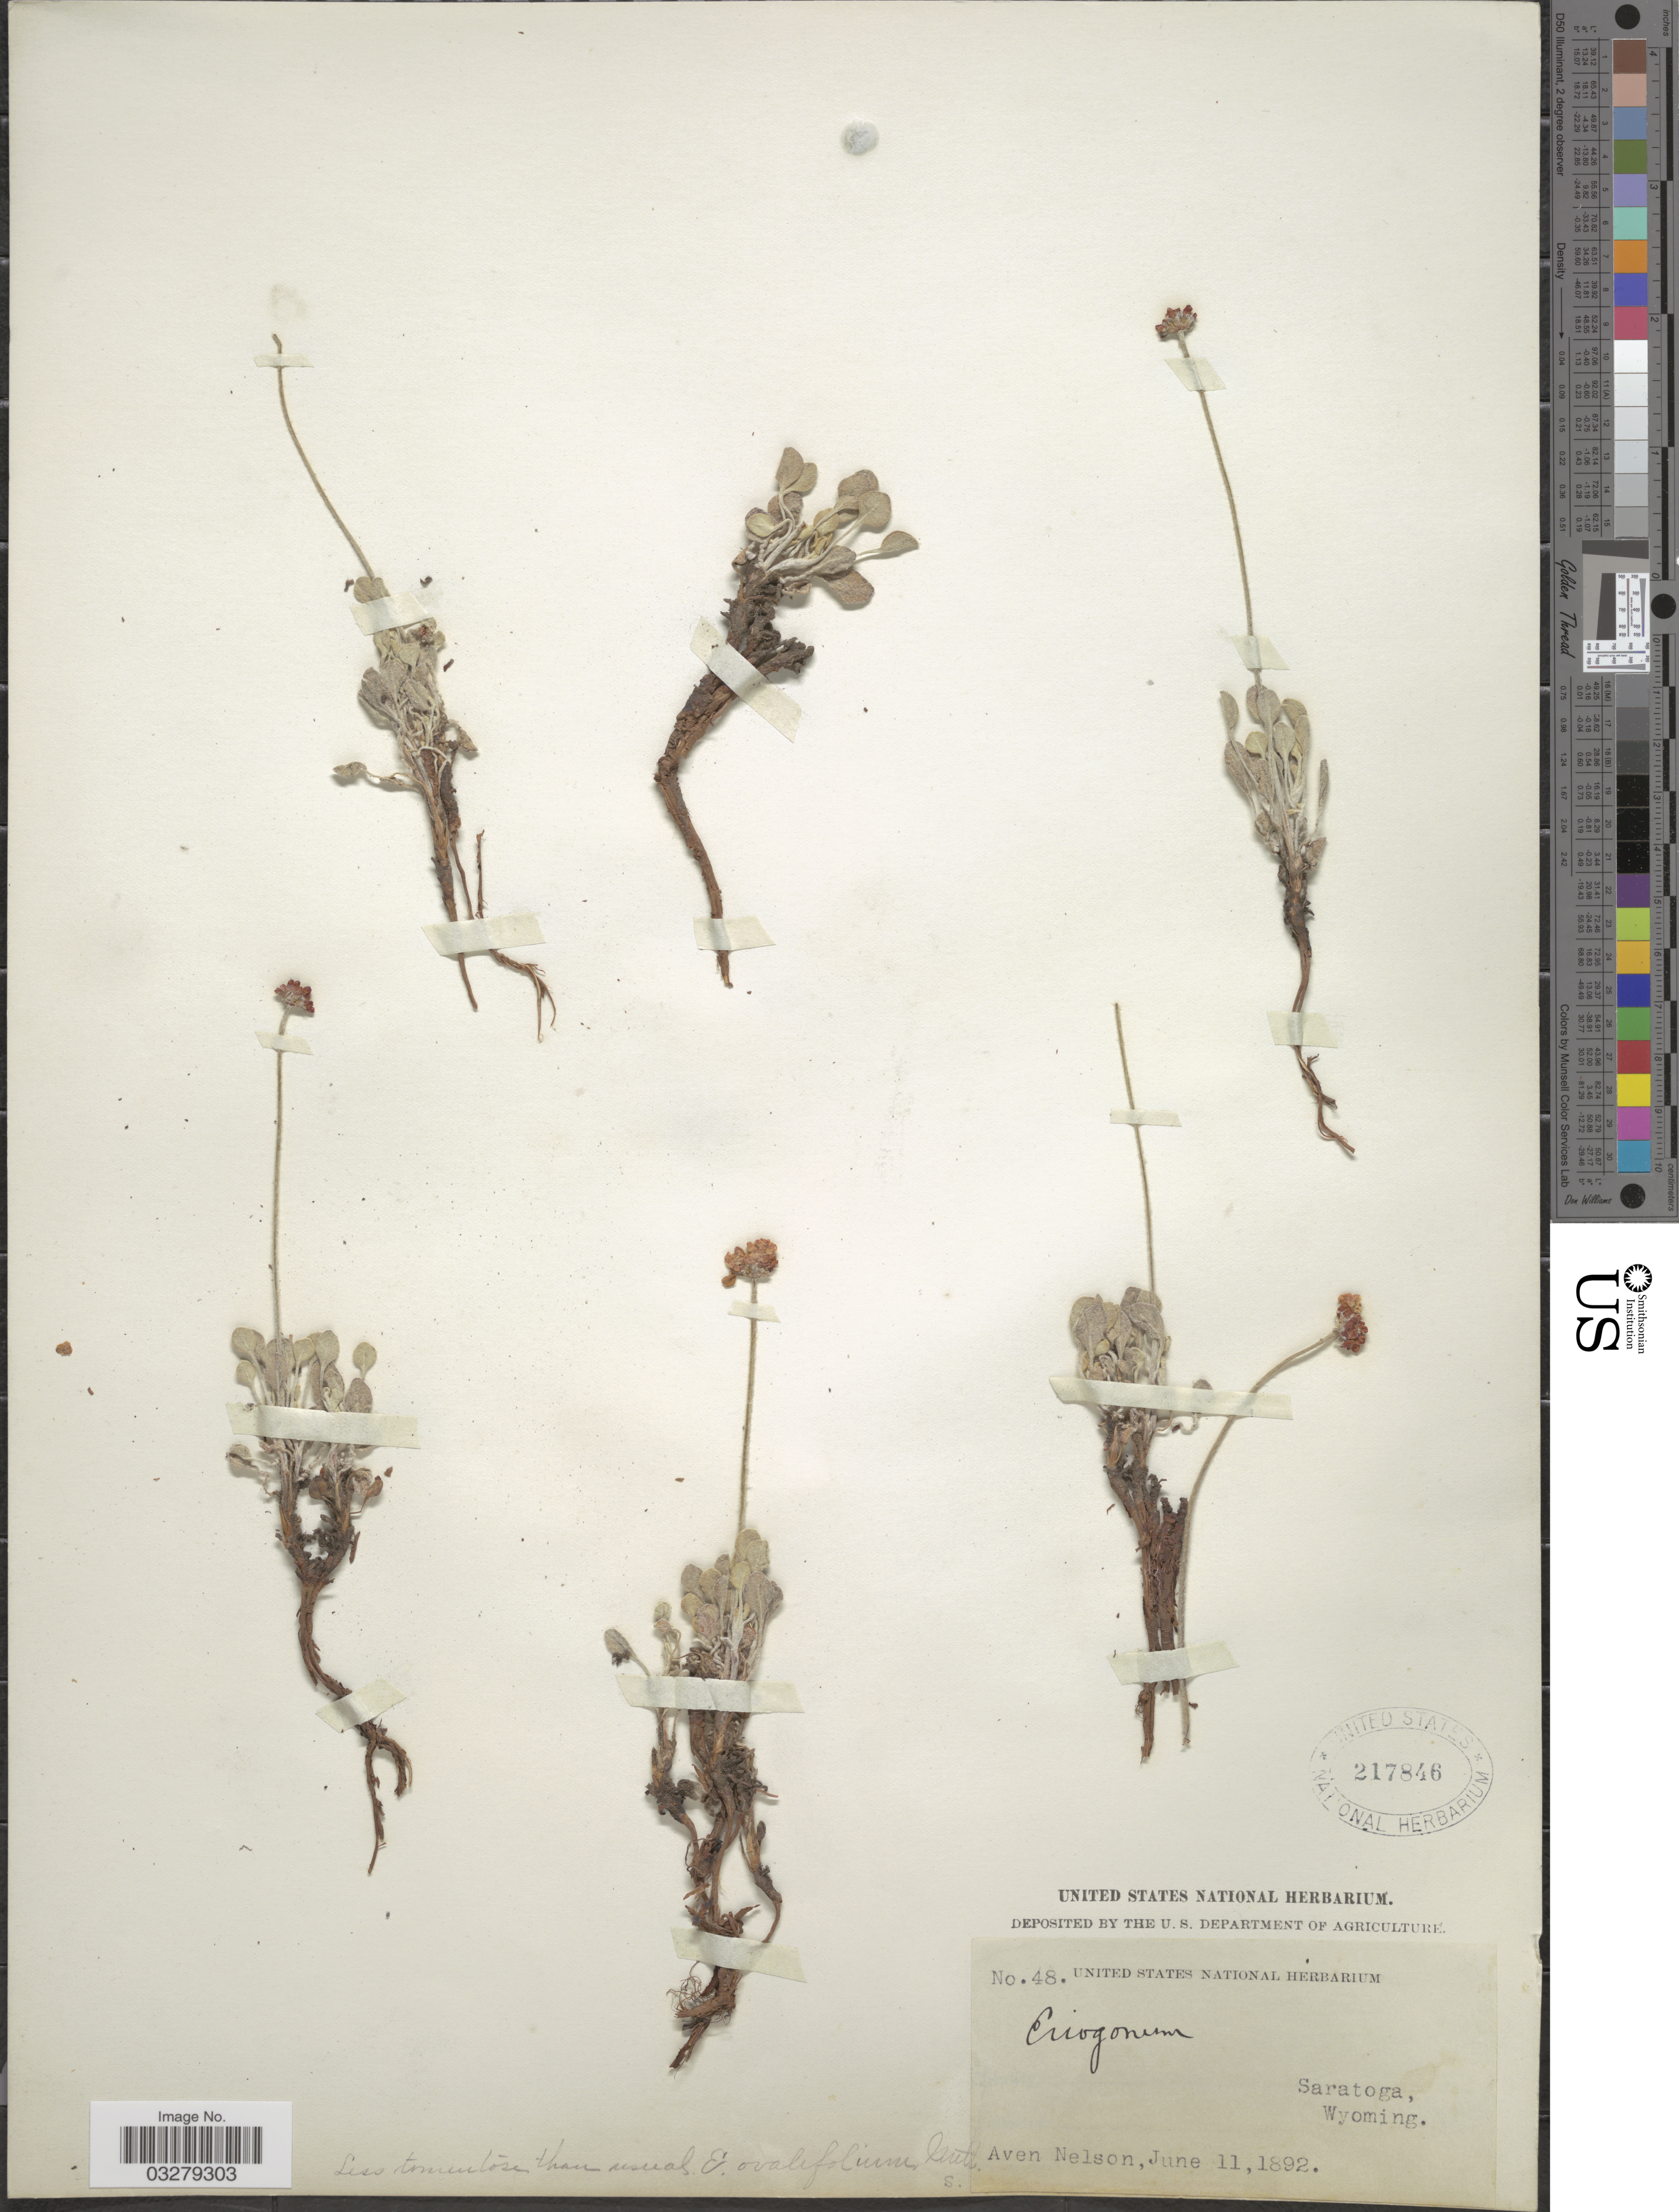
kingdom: Plantae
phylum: Tracheophyta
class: Magnoliopsida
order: Caryophyllales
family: Polygonaceae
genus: Eriogonum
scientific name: Eriogonum ovalifolium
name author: Nutt.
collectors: A. Nelson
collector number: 48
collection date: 1892-06-11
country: United States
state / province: Wyoming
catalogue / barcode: US 217846